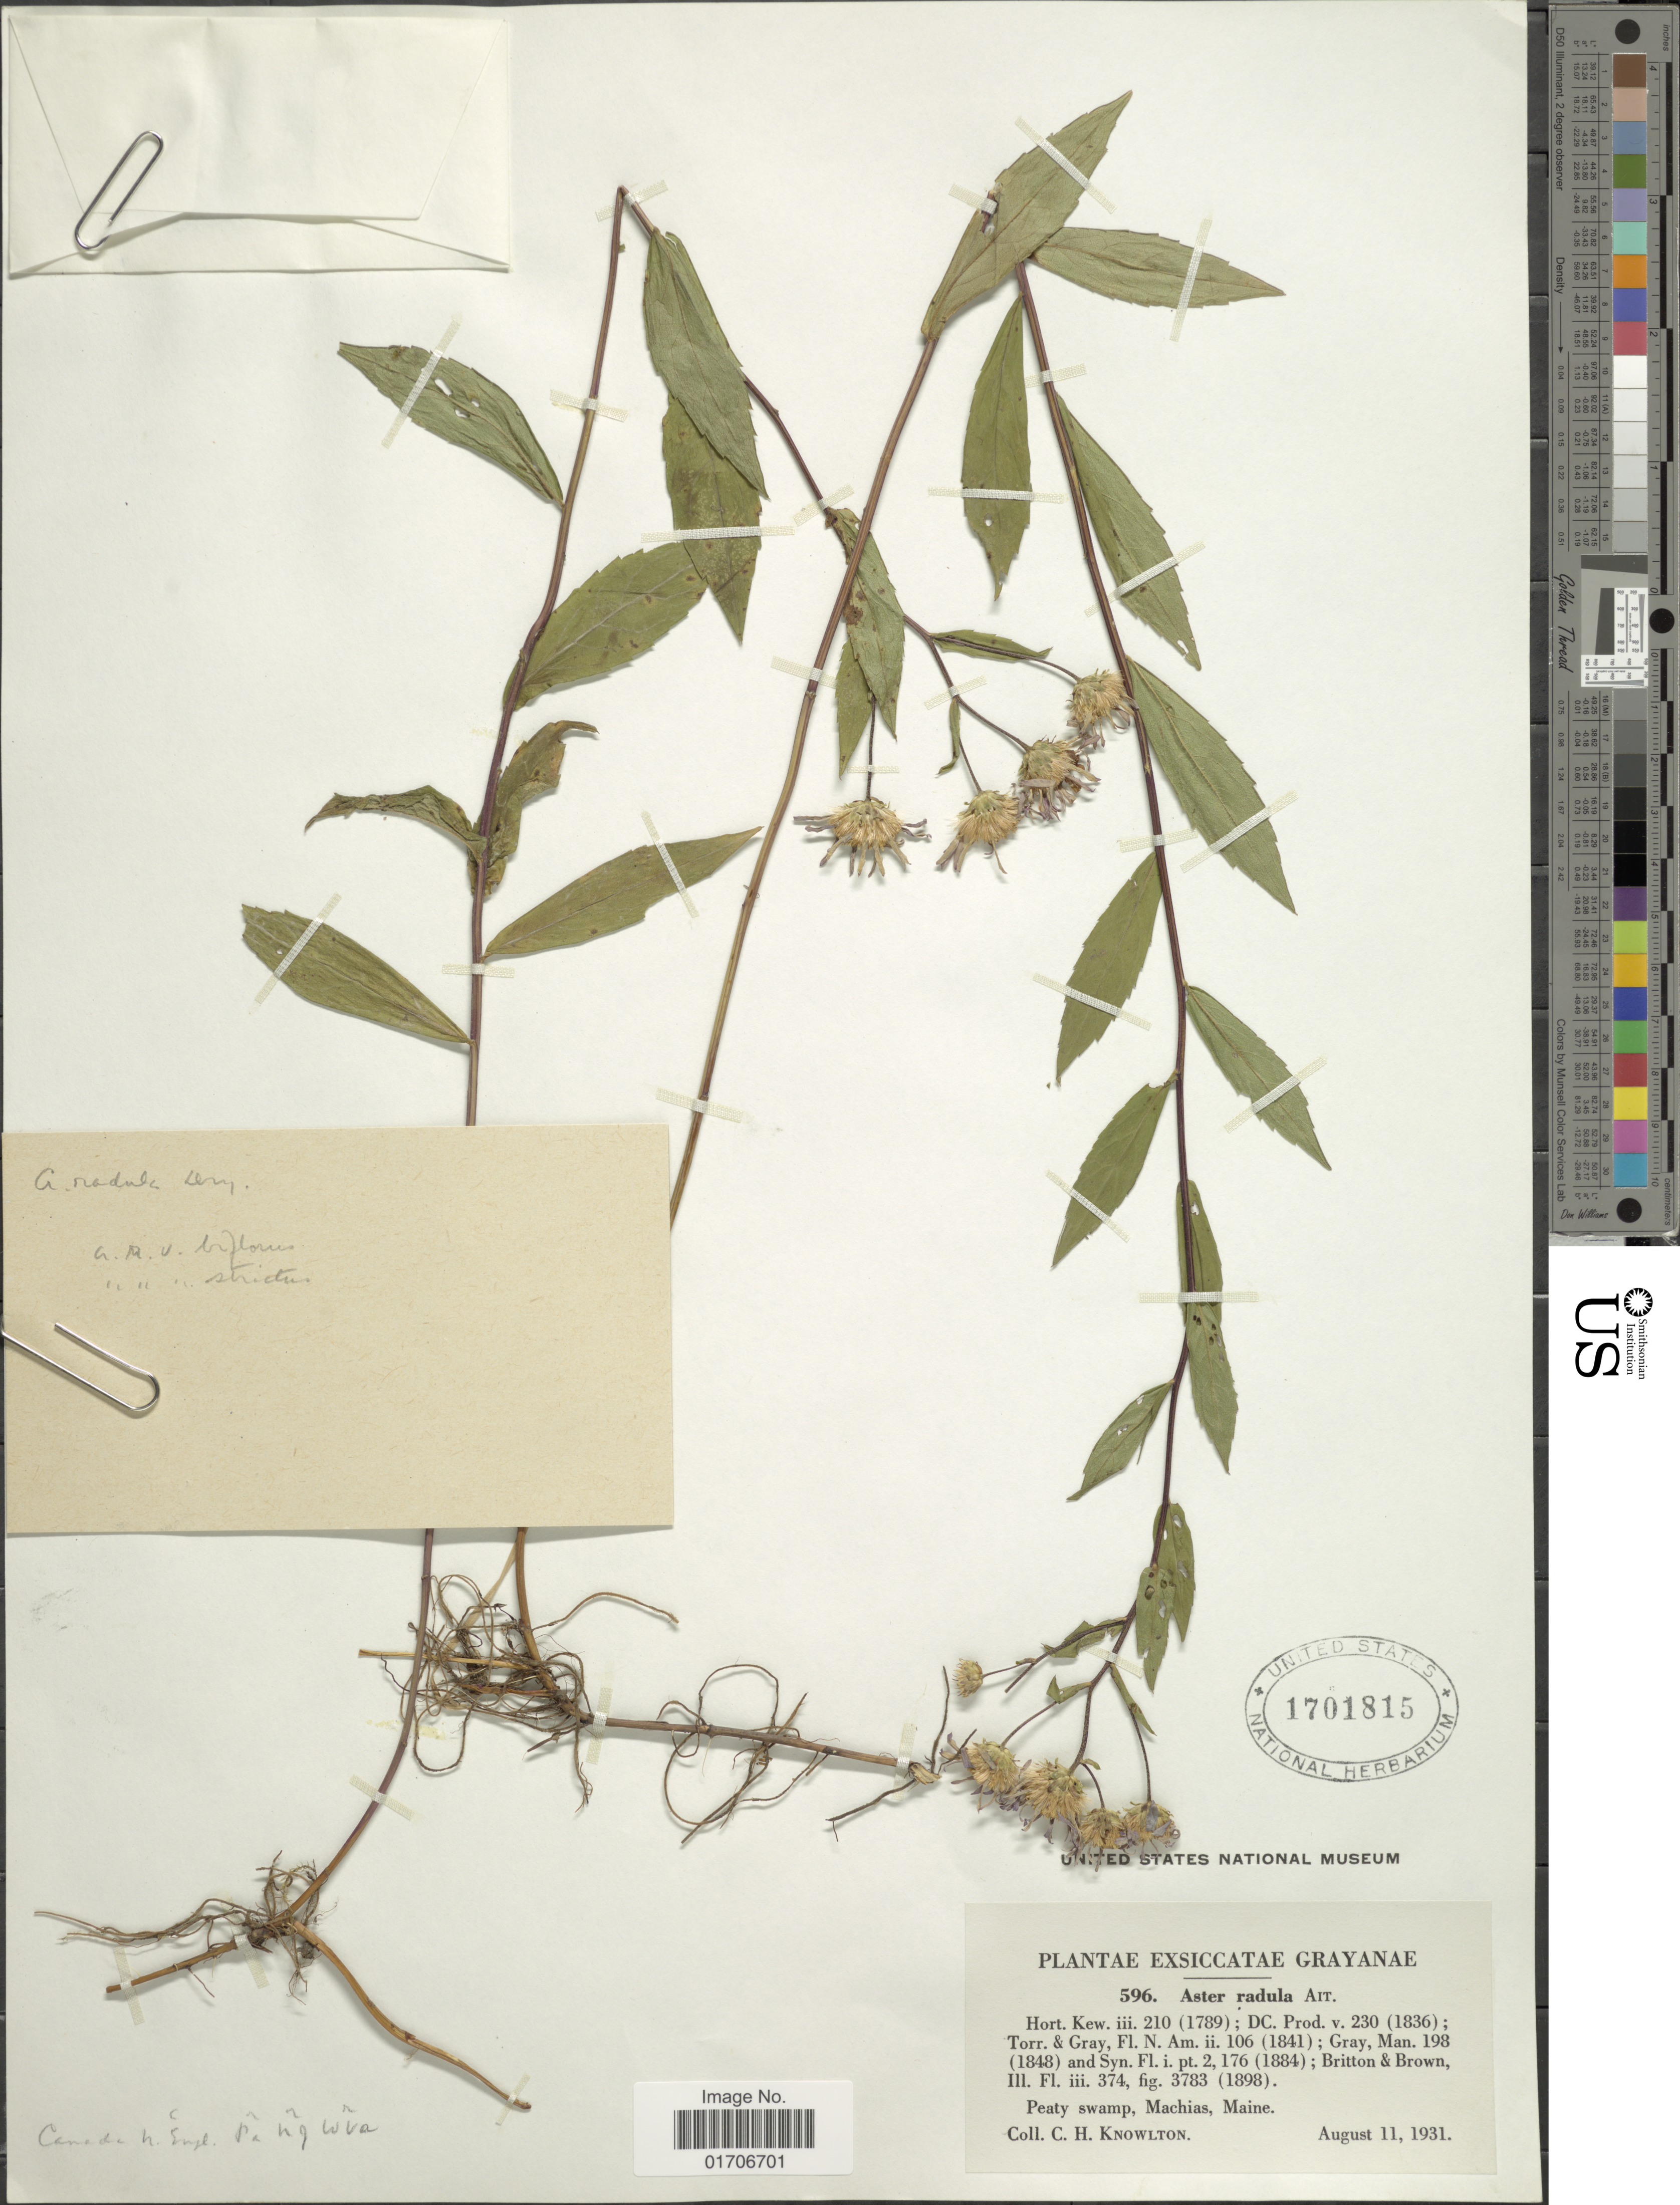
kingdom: Plantae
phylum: Tracheophyta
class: Magnoliopsida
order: Asterales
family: Asteraceae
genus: Eurybia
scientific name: Eurybia radula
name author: (Aiton) G.L. Nesom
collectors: C. H. Knowlton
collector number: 596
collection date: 1931-08-11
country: United States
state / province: Maine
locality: Peaty swamp, Machias, Maine.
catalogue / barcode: US 1701815